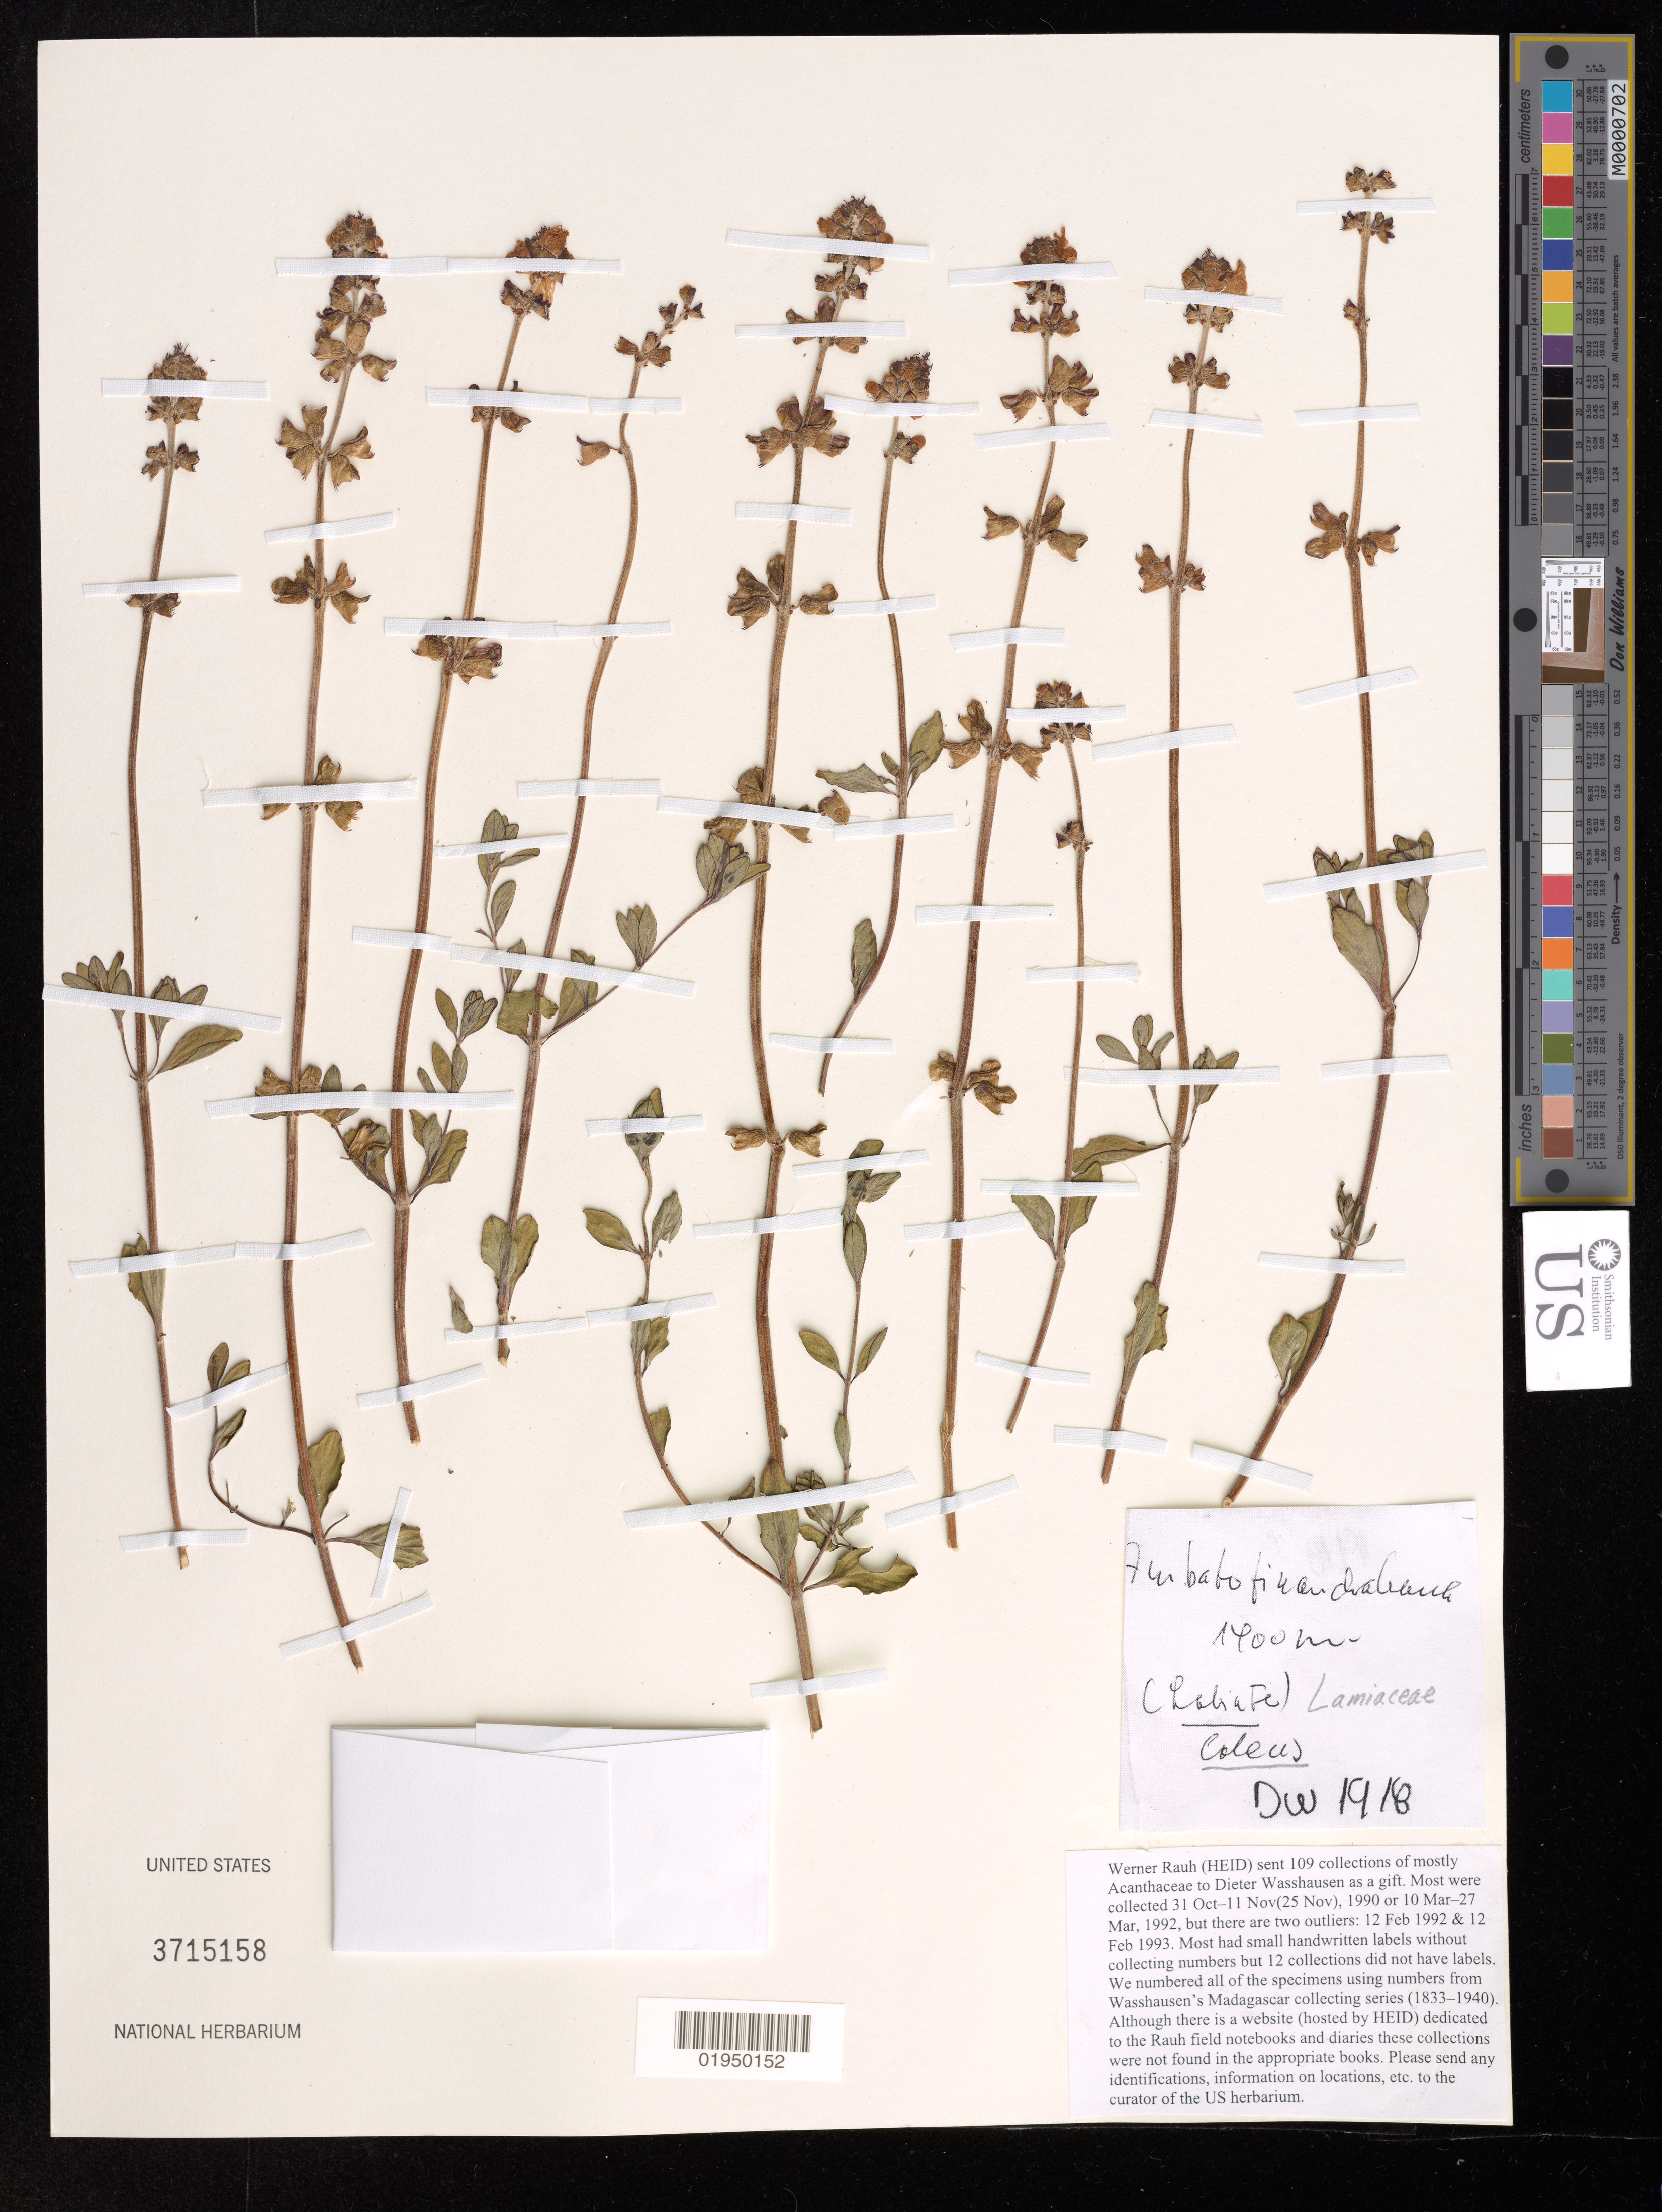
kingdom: Plantae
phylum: Tracheophyta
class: Magnoliopsida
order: Lamiales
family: Lamiaceae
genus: Coleus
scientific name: Coleus sp.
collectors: W. Rauh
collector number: DW 1918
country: Madagascar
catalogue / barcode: US 3715158